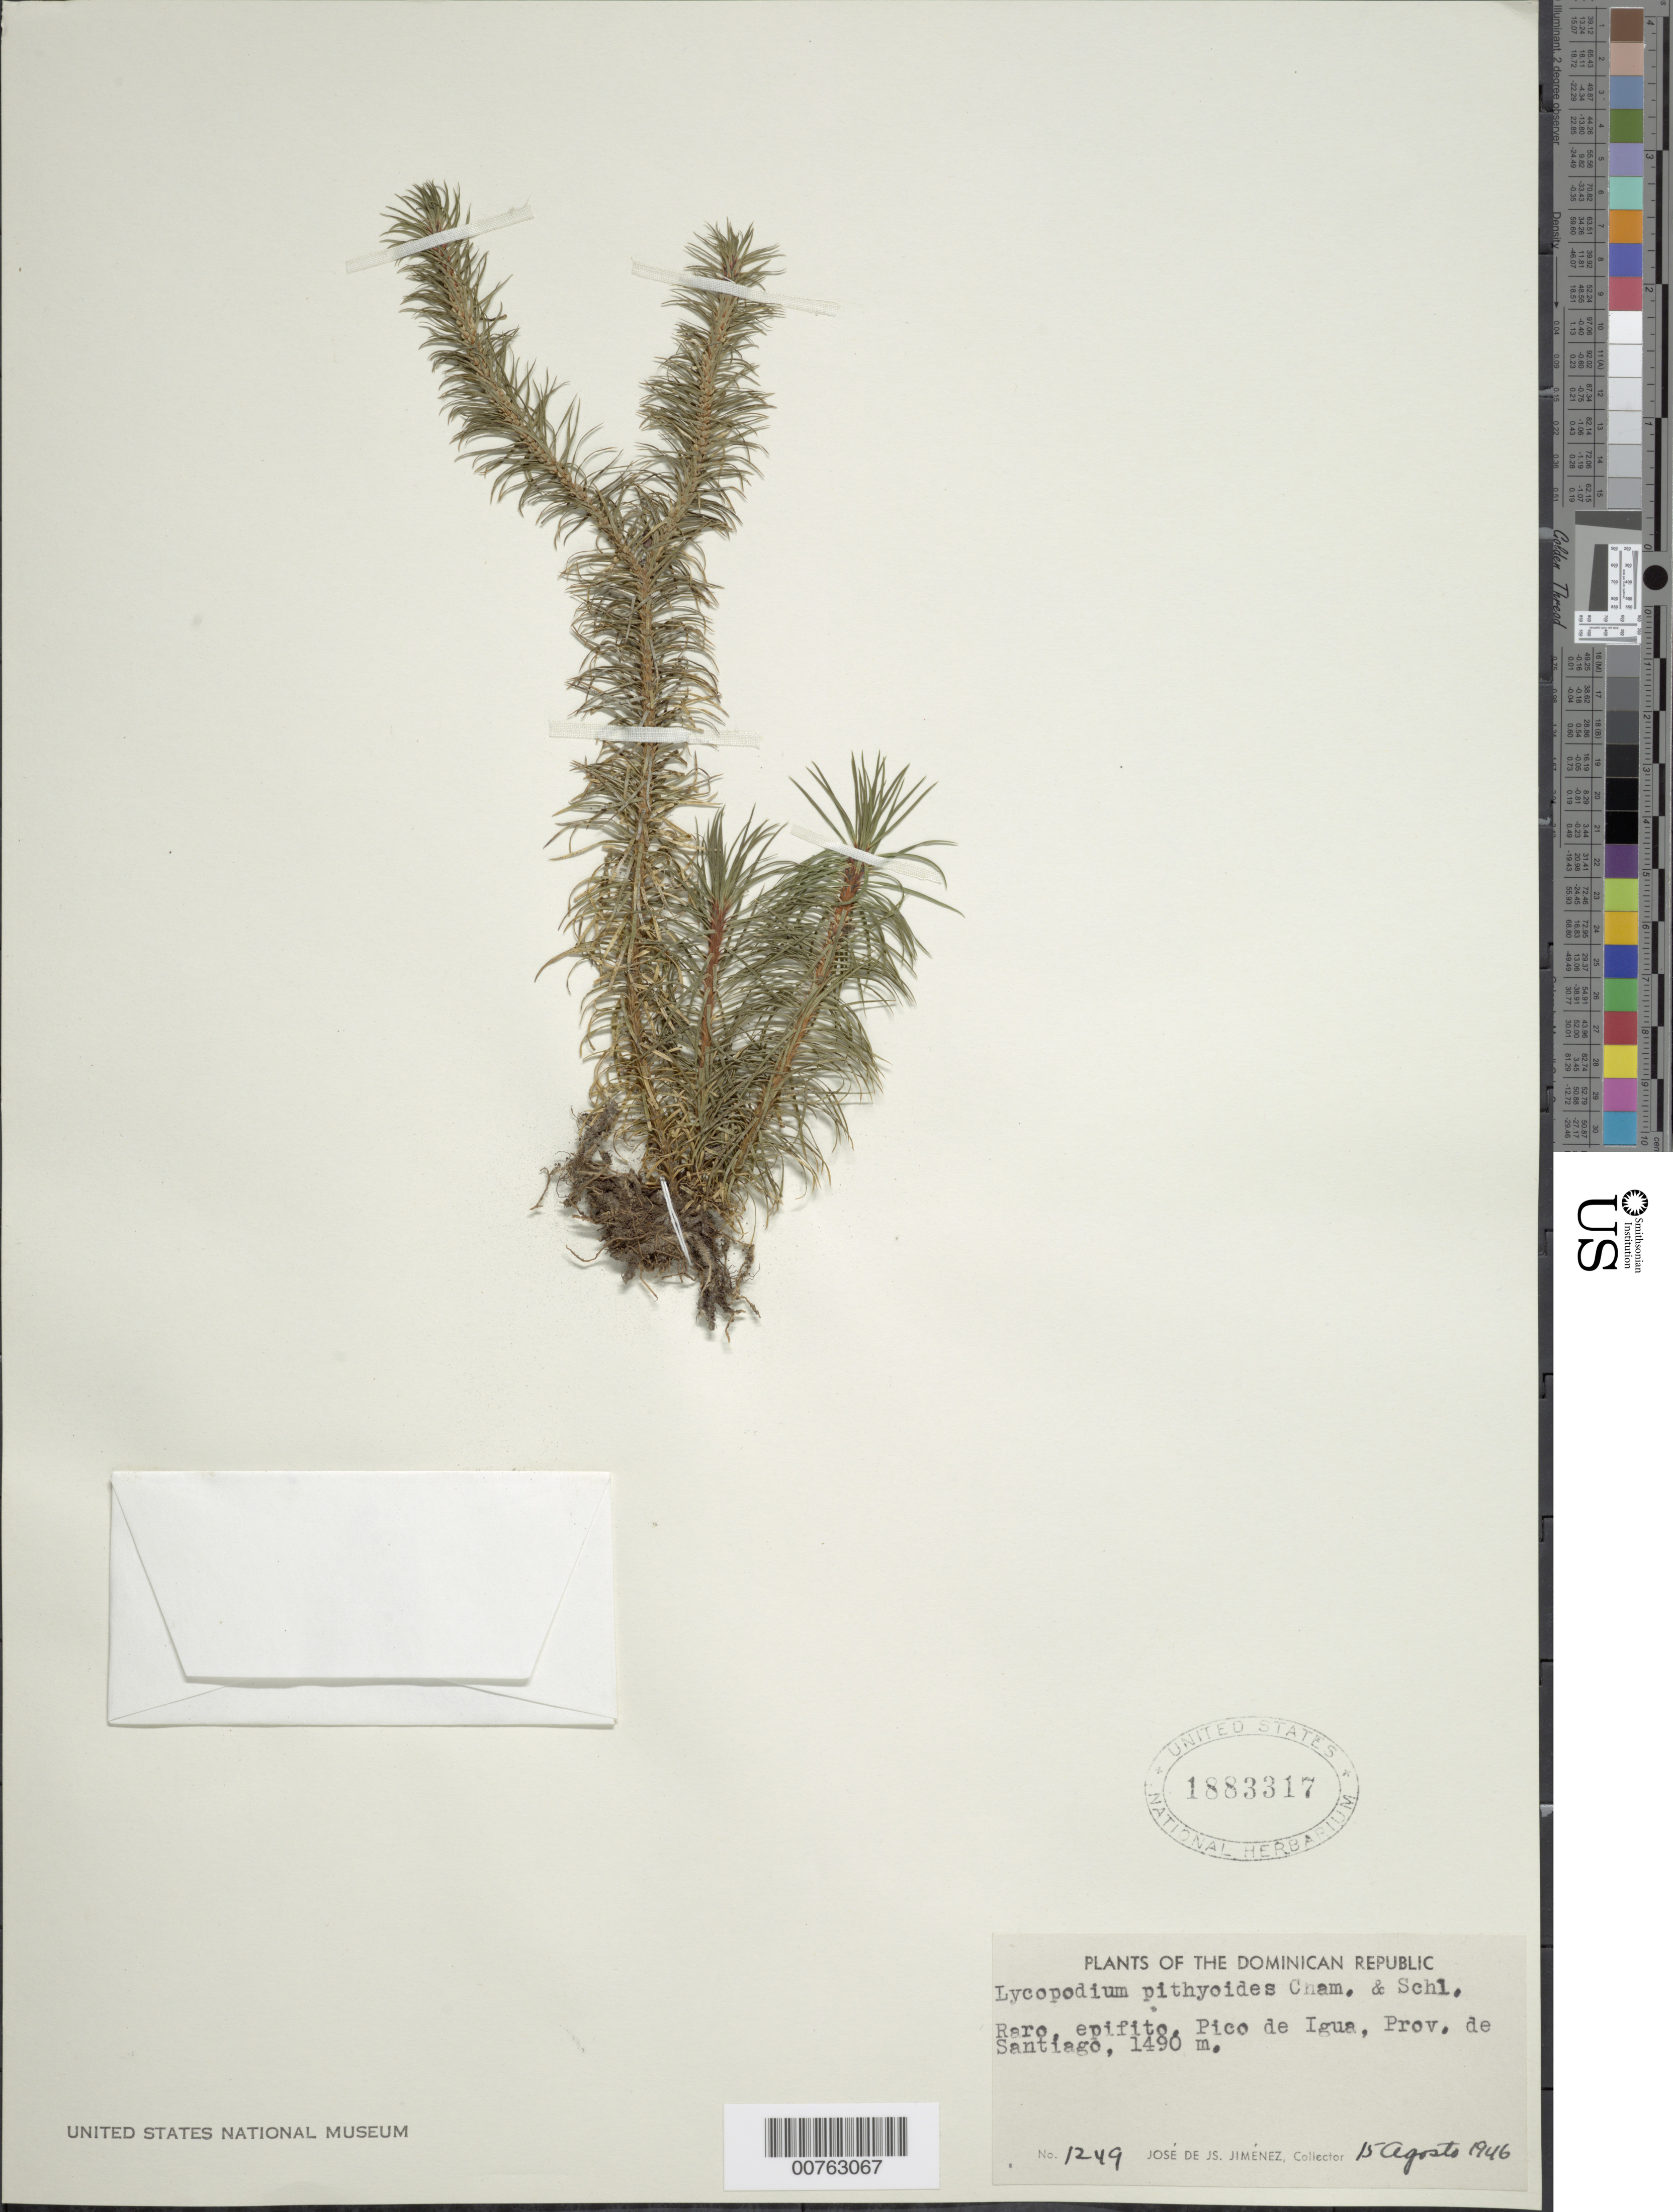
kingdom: Plantae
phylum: Tracheophyta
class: Lycopodiopsida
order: Lycopodiales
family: Lycopodiaceae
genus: Phlegmariurus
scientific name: Phlegmariurus pithyoides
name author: (Schltdl. & Cham.) B. Øllg.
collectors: J. J. Jiménez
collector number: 1249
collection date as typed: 15 Aug 1946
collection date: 1946-08-15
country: Dominican Republic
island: Hispaniola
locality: Pico de Igua. Prov. Santiago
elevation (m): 1490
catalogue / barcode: US 1883317